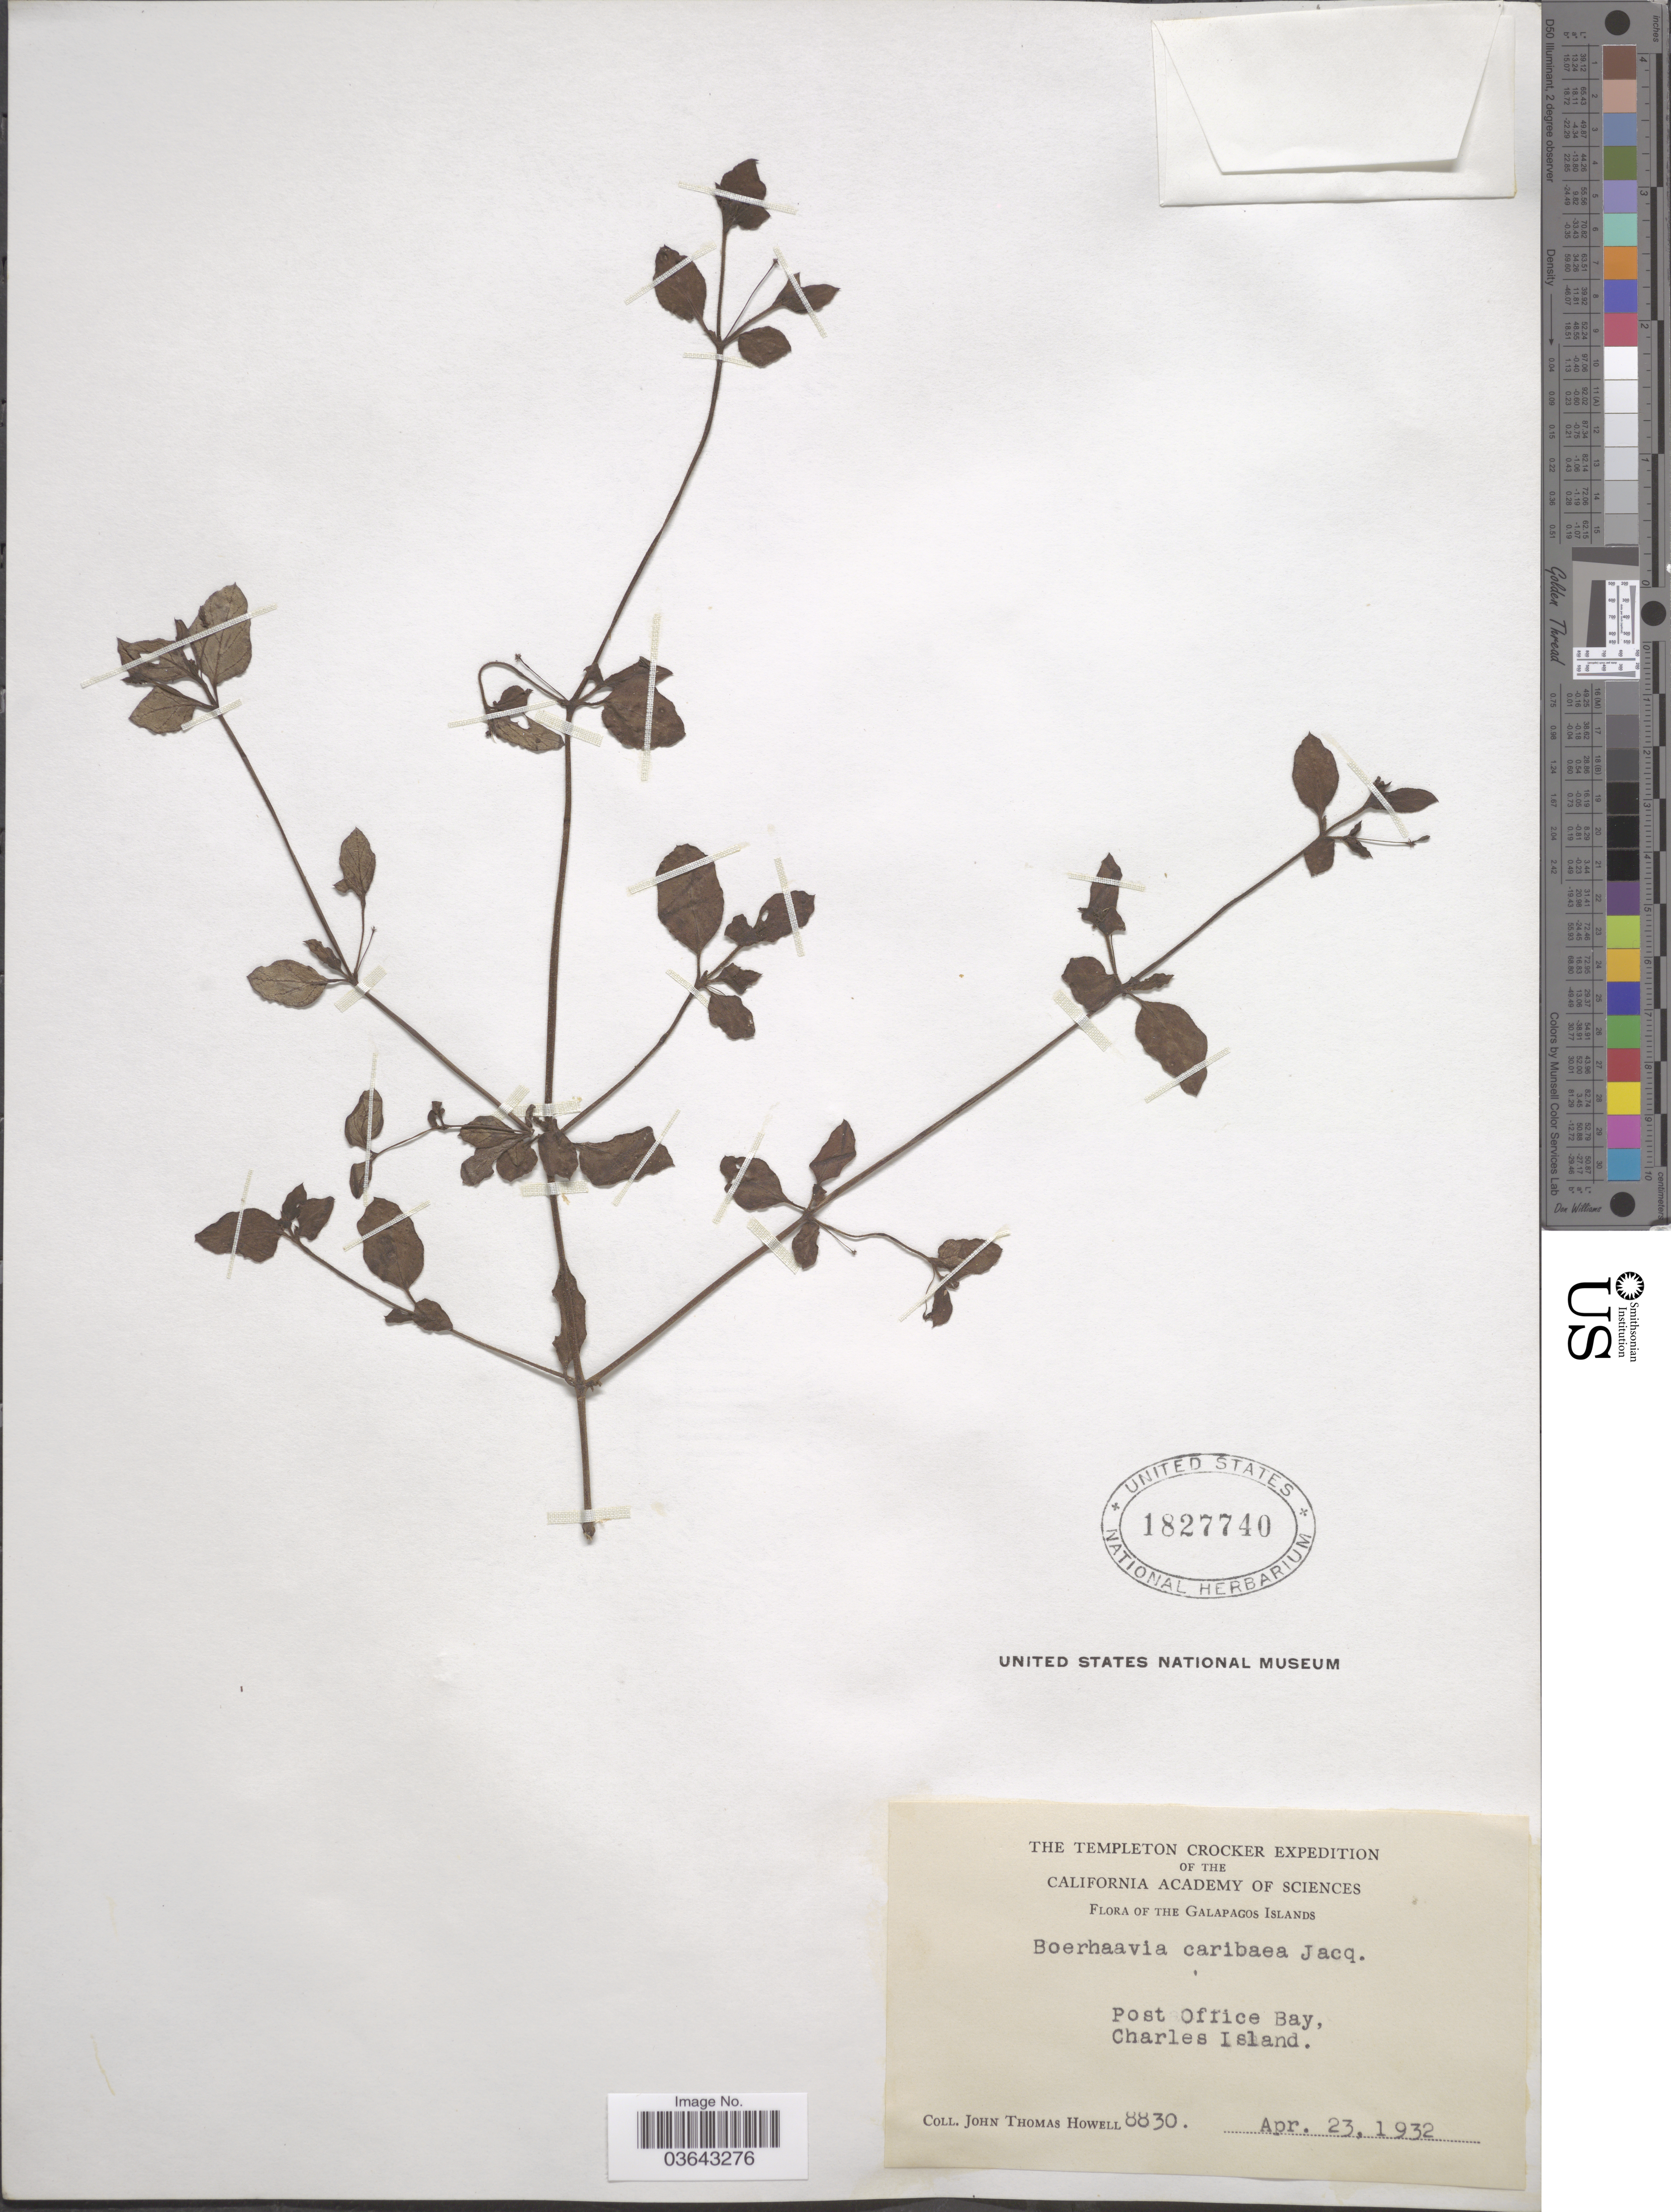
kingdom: Plantae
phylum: Tracheophyta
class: Magnoliopsida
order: Caryophyllales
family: Nyctaginaceae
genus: Boerhavia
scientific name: Boerhavia diffusa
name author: L.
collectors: J. T. Howell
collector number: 8830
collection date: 1932-04-23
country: Ecuador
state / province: Colón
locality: The Galapagos Islands. Post Office Bay, Charles Island.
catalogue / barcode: US 1827740